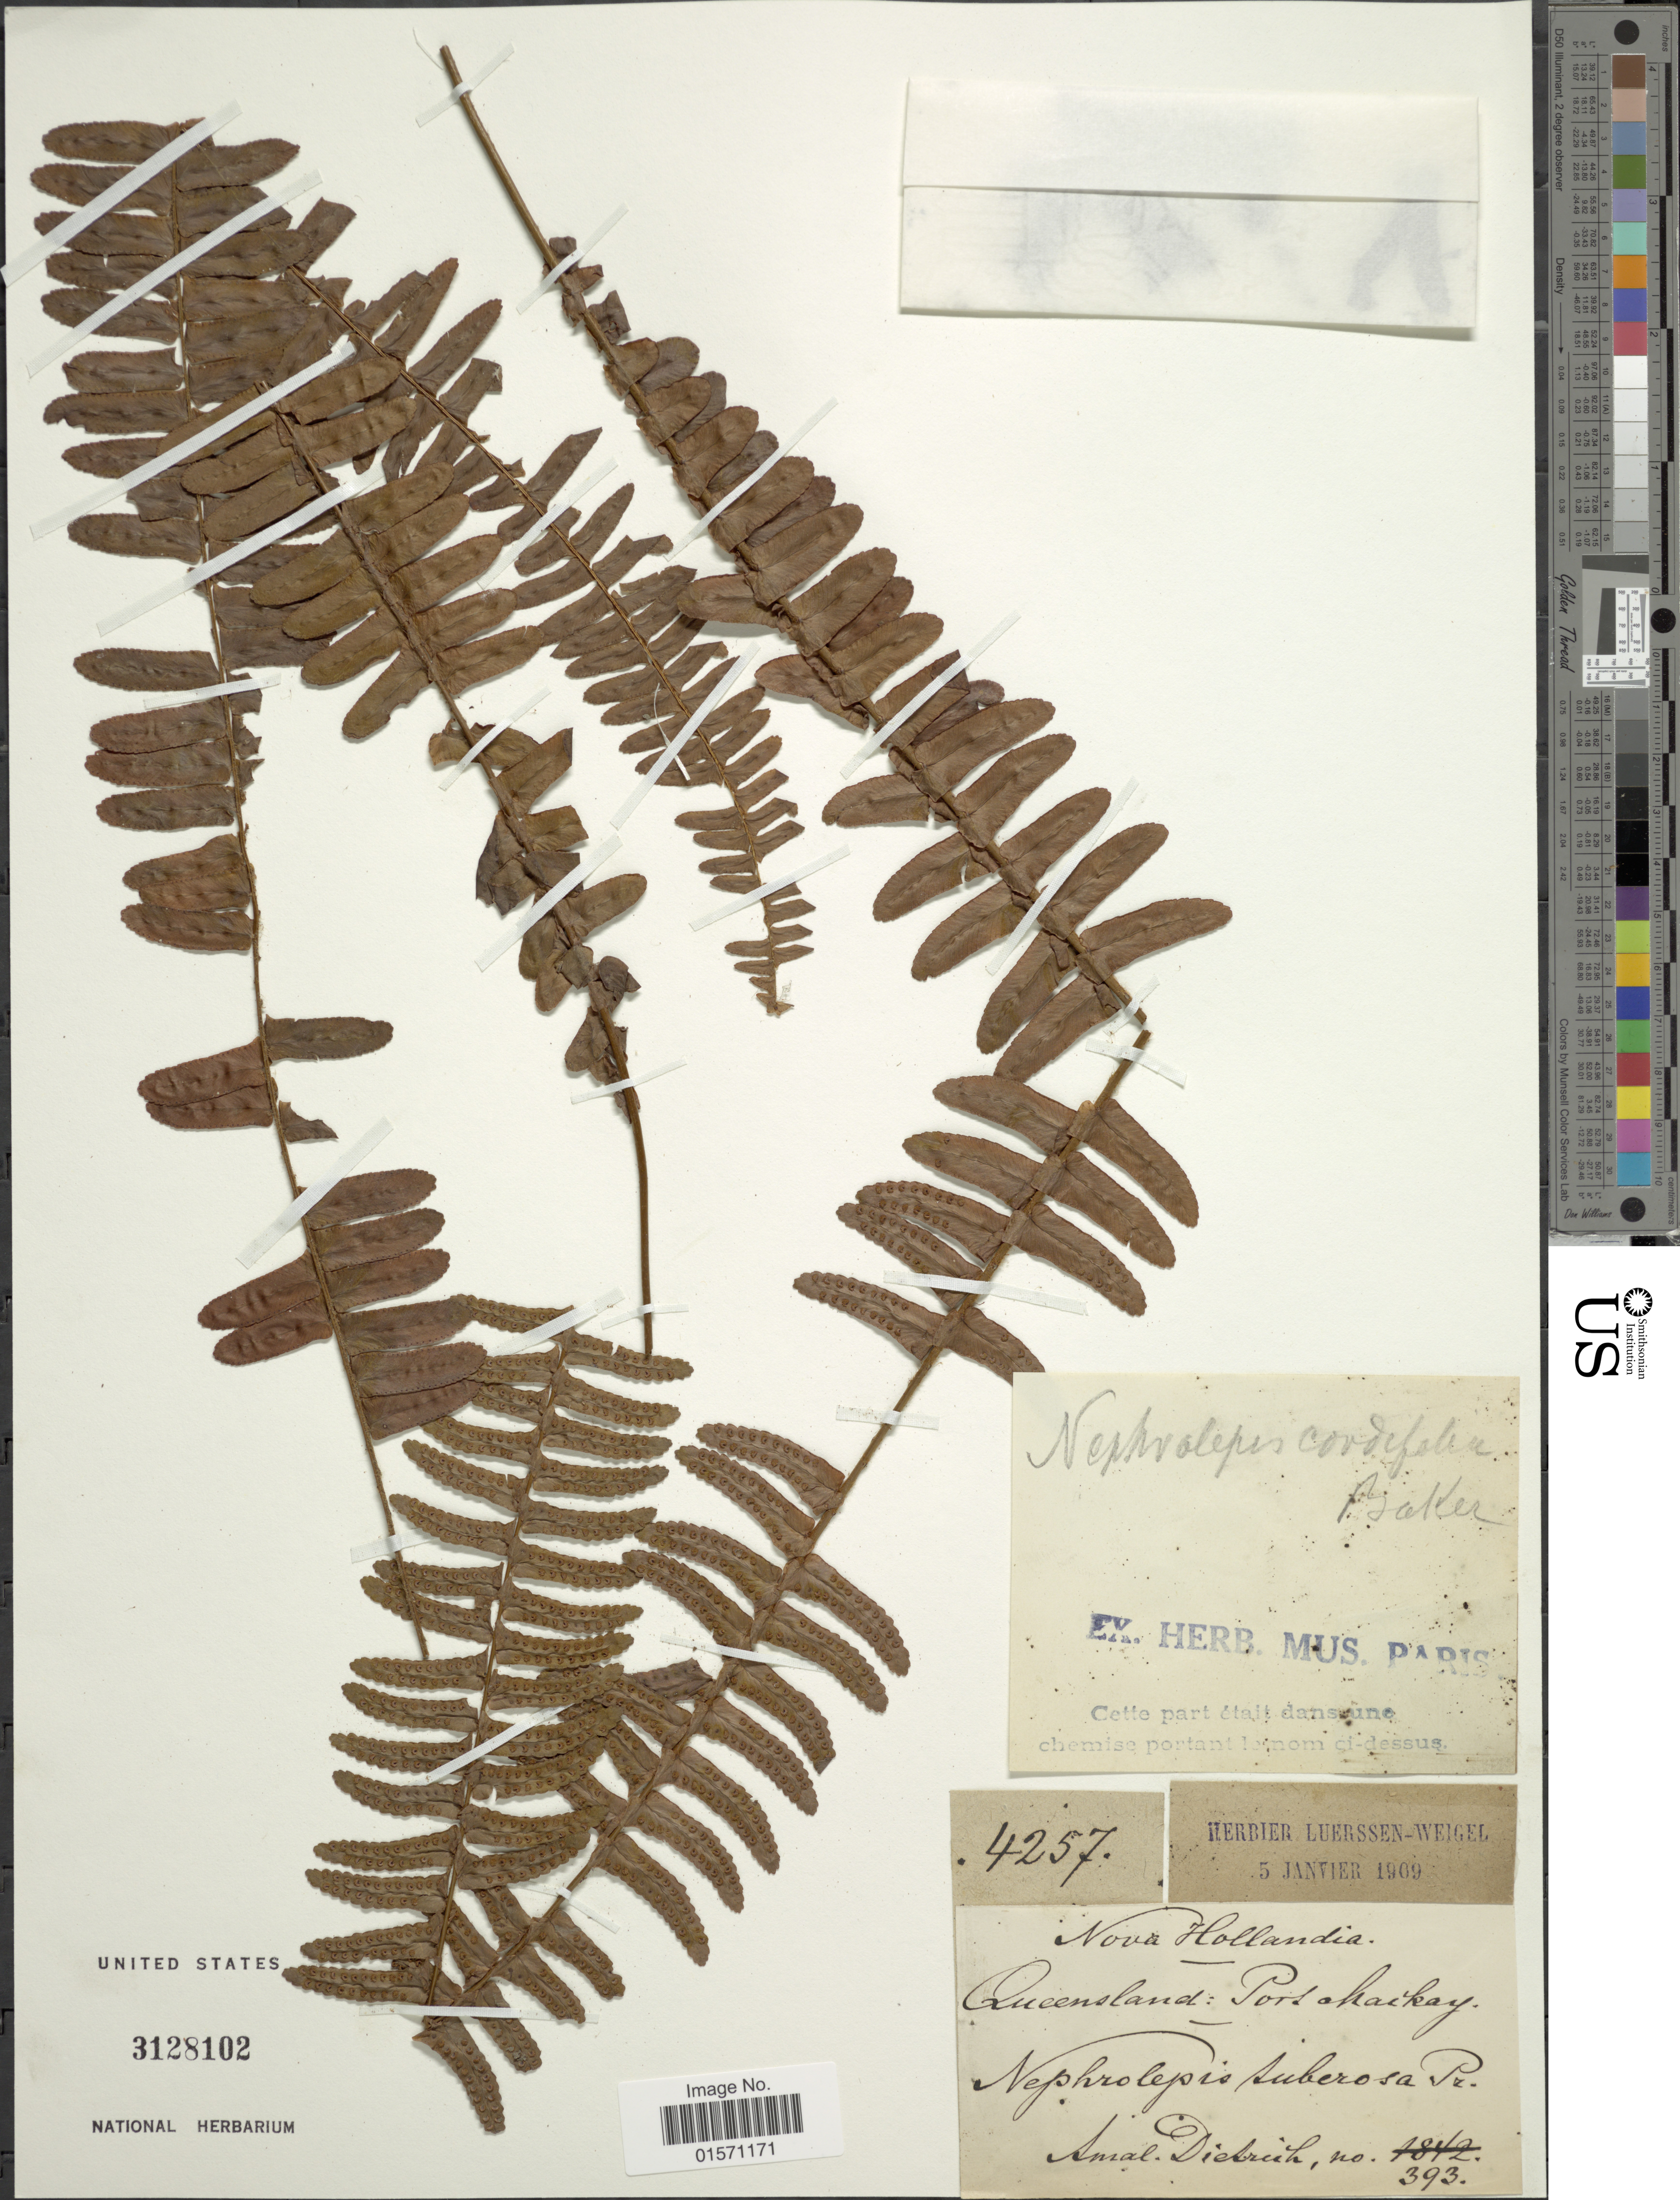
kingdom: Plantae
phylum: Tracheophyta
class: Polypodiopsida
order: Polypodiales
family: Nephrolepidaceae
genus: Nephrolepis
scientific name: Nephrolepis cordifolia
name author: (L.) C. Presl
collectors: A. Dietrich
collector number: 393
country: Australia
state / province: Queensland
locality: Nova Hollandia. Port Chaikay [interpreted]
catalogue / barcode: US 3128102